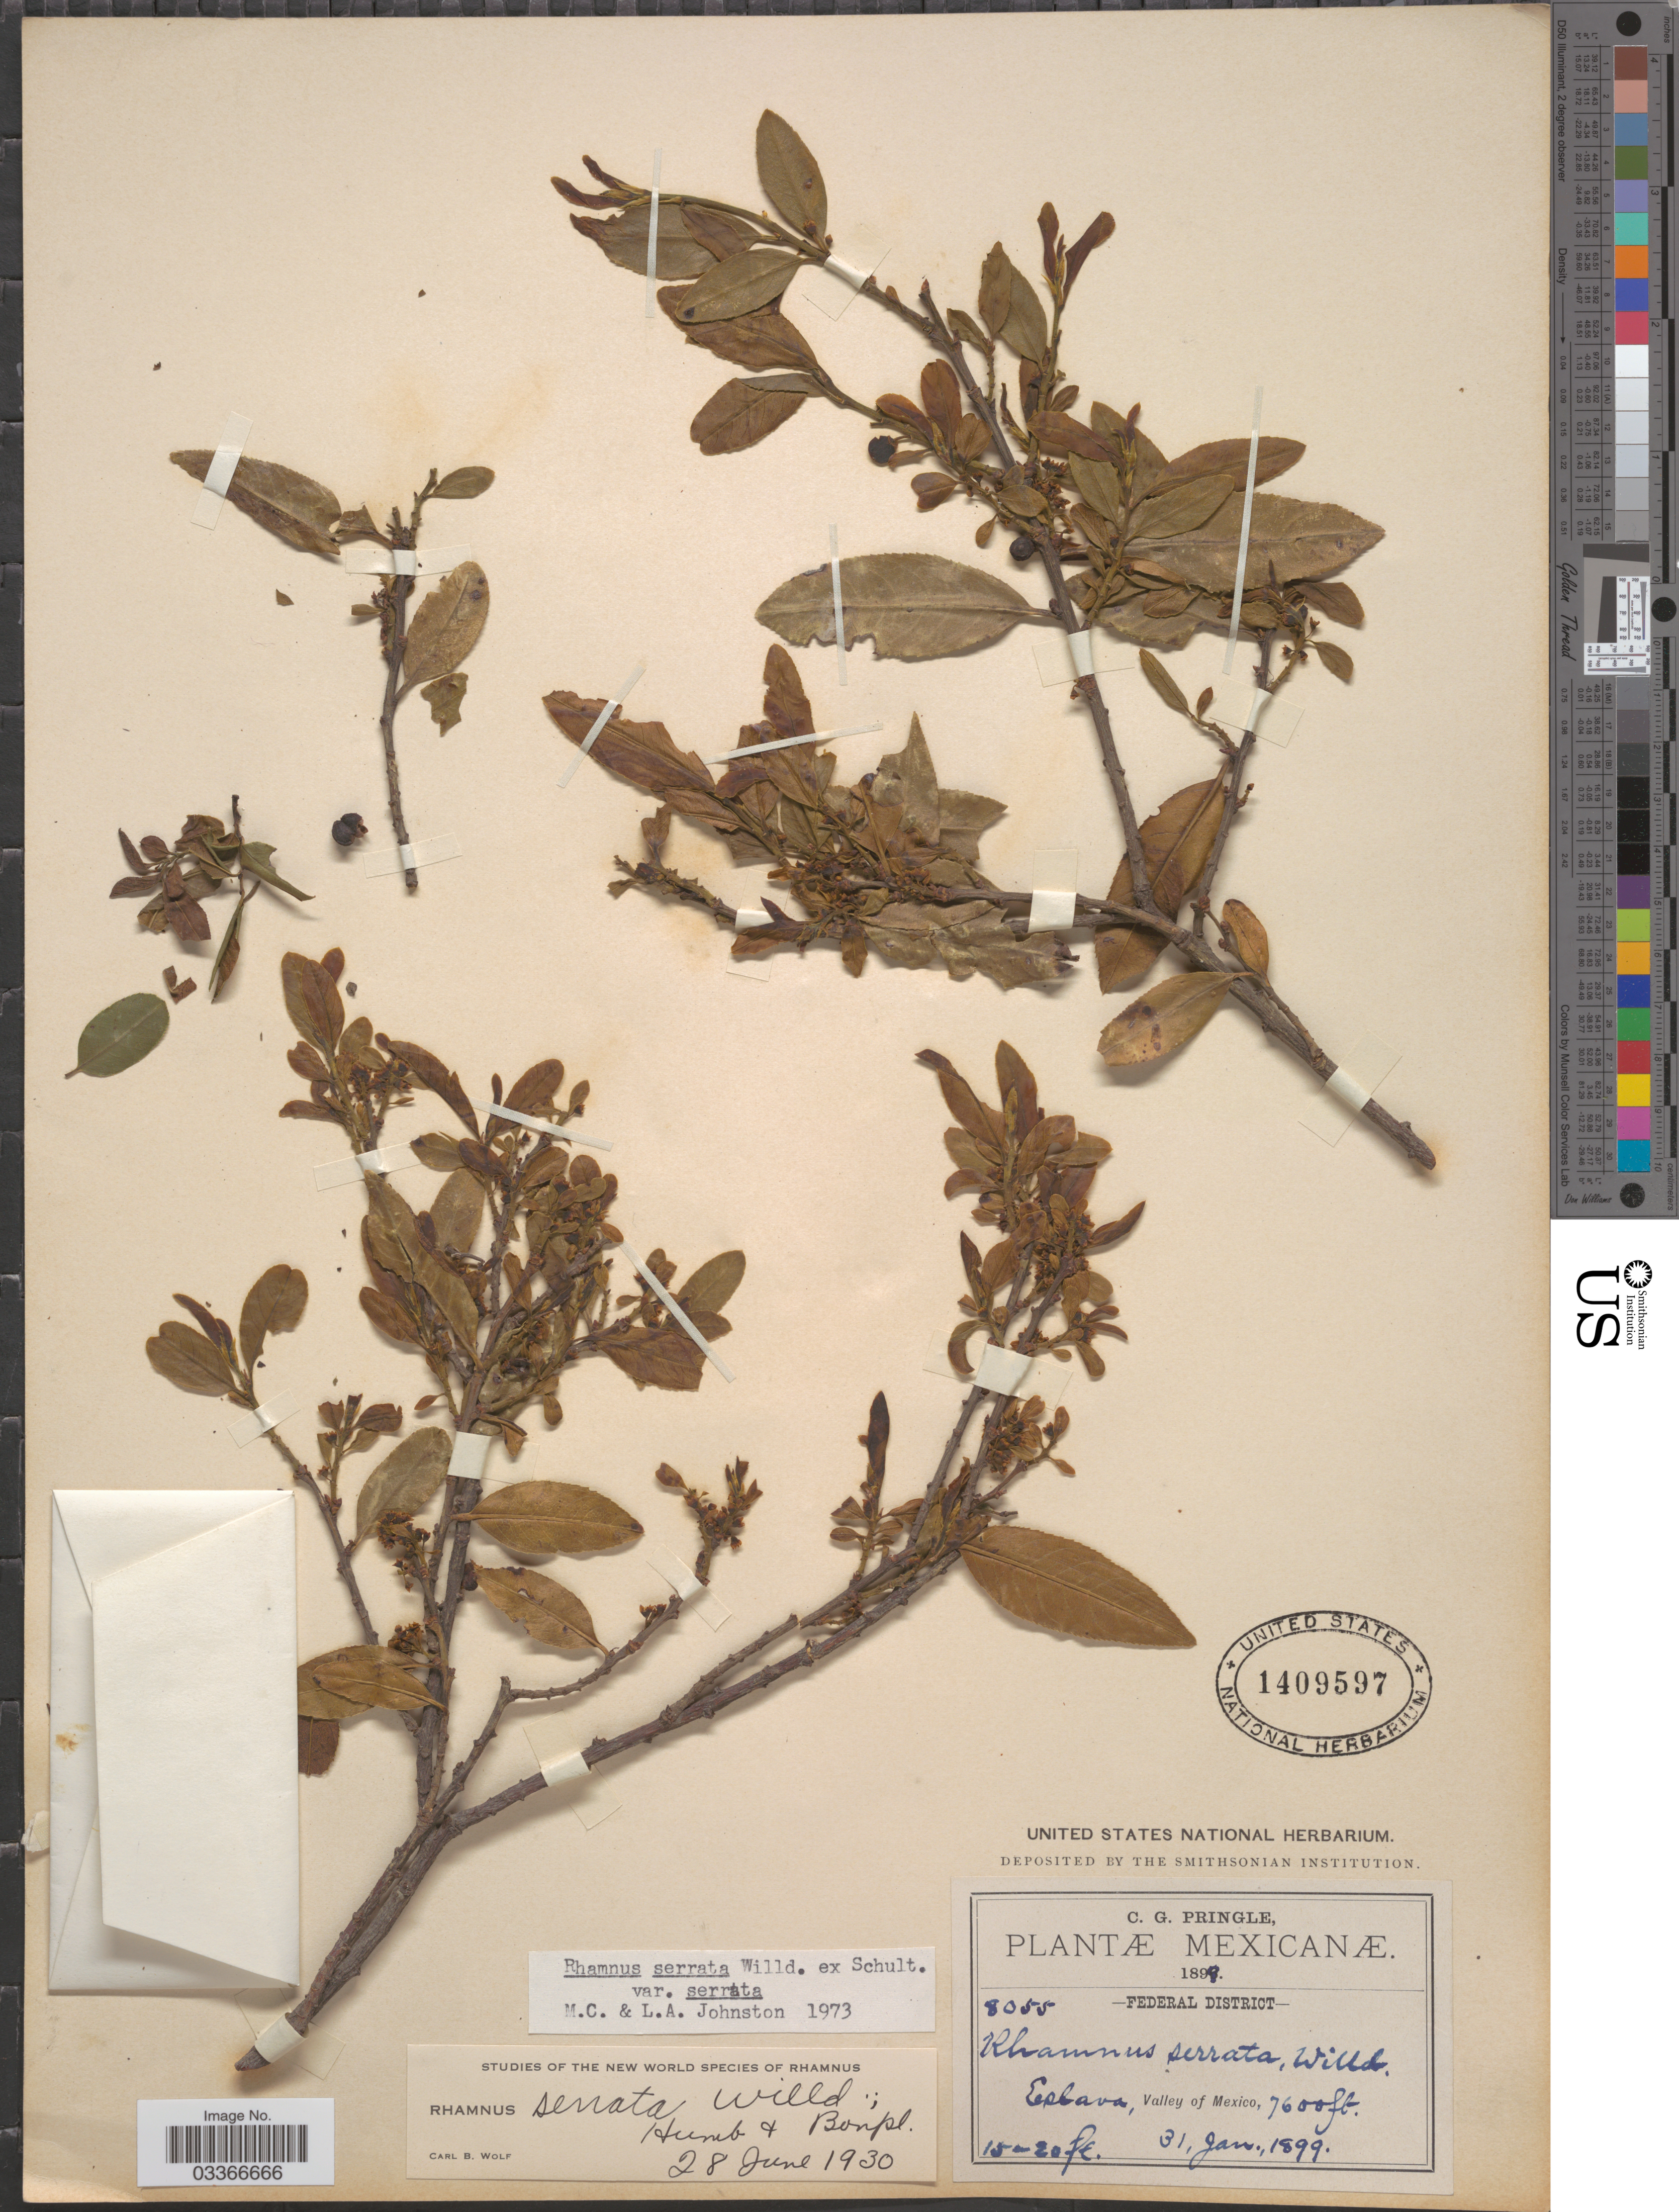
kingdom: Plantae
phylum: Tracheophyta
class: Magnoliopsida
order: Rosales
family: Rhamnaceae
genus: Rhamnus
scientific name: Rhamnus serrata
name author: Humb. & Bonpl. ex Willd.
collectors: C. G. Pringle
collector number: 8055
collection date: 1899-01-31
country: Mexico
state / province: Distrito Federal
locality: Federal District. Eslava, Valley of Mexico.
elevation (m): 2316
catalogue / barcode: US 1409597